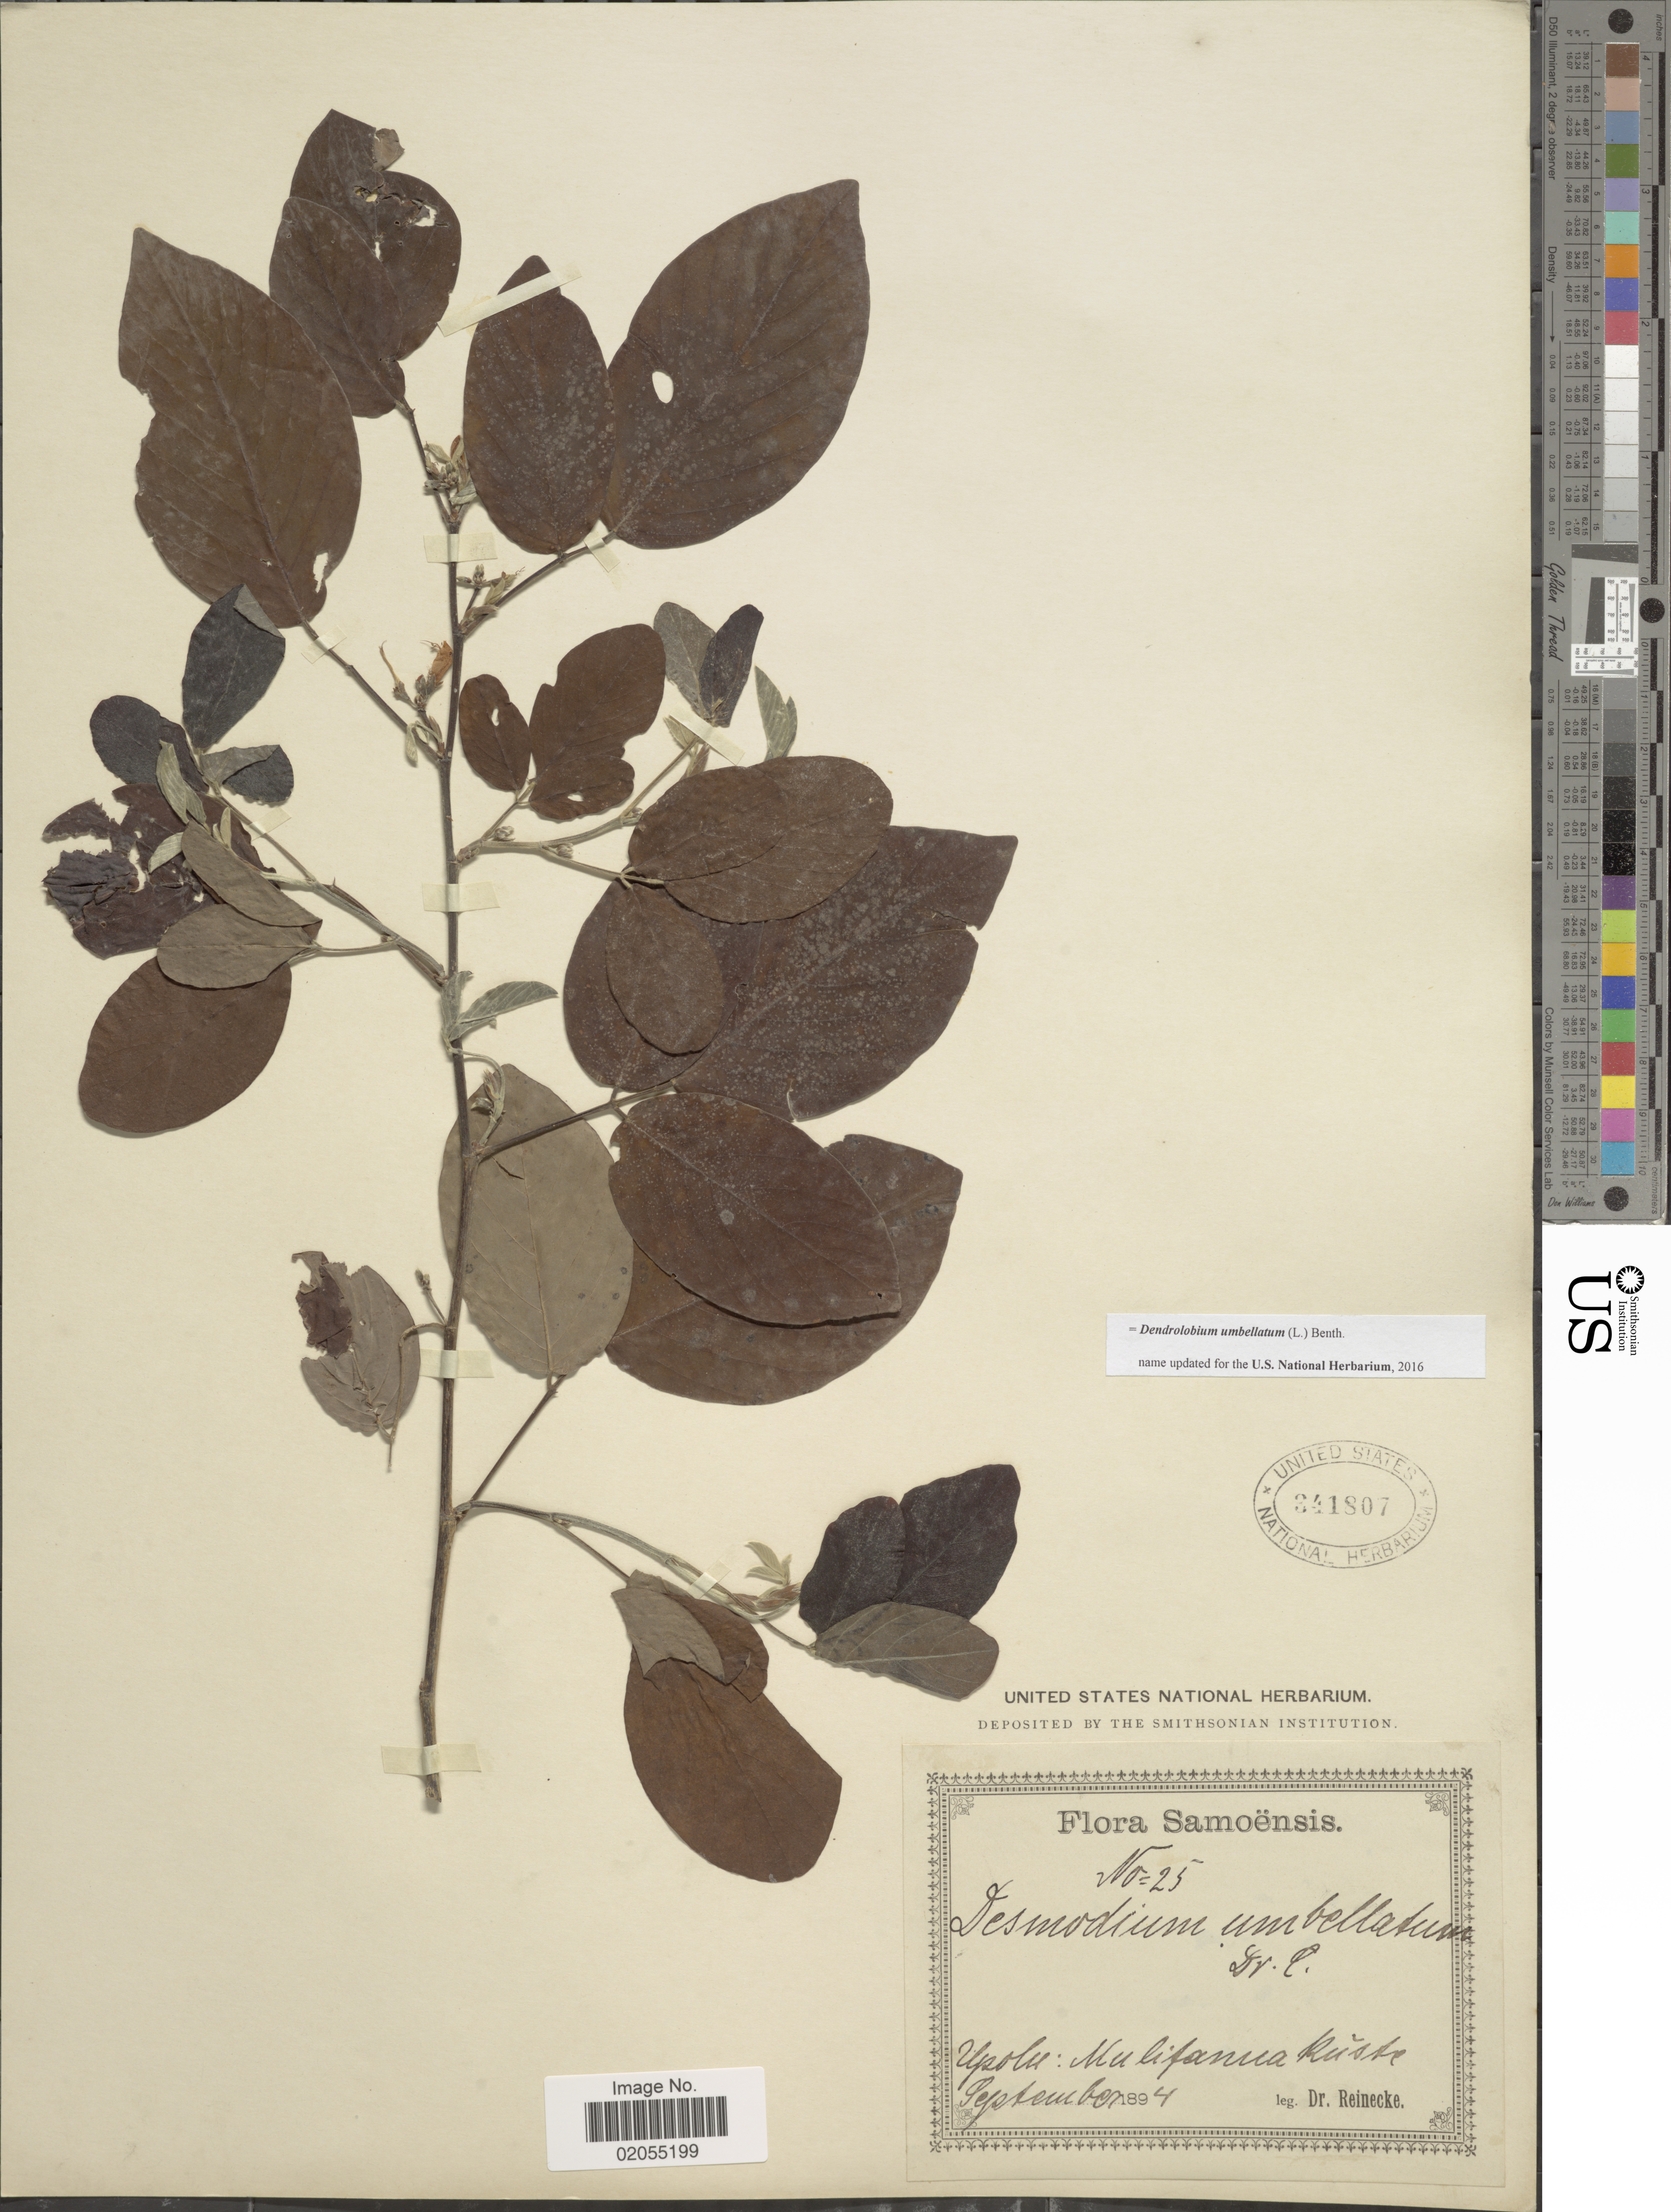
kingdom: Plantae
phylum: Tracheophyta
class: Magnoliopsida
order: Fabales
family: Fabaceae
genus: Dendrolobium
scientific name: Dendrolobium umbellatum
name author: (L.) Benth.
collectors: -- Reinecke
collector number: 25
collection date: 1894-09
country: Samoa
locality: Samoensis, Upolu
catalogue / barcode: US 341807